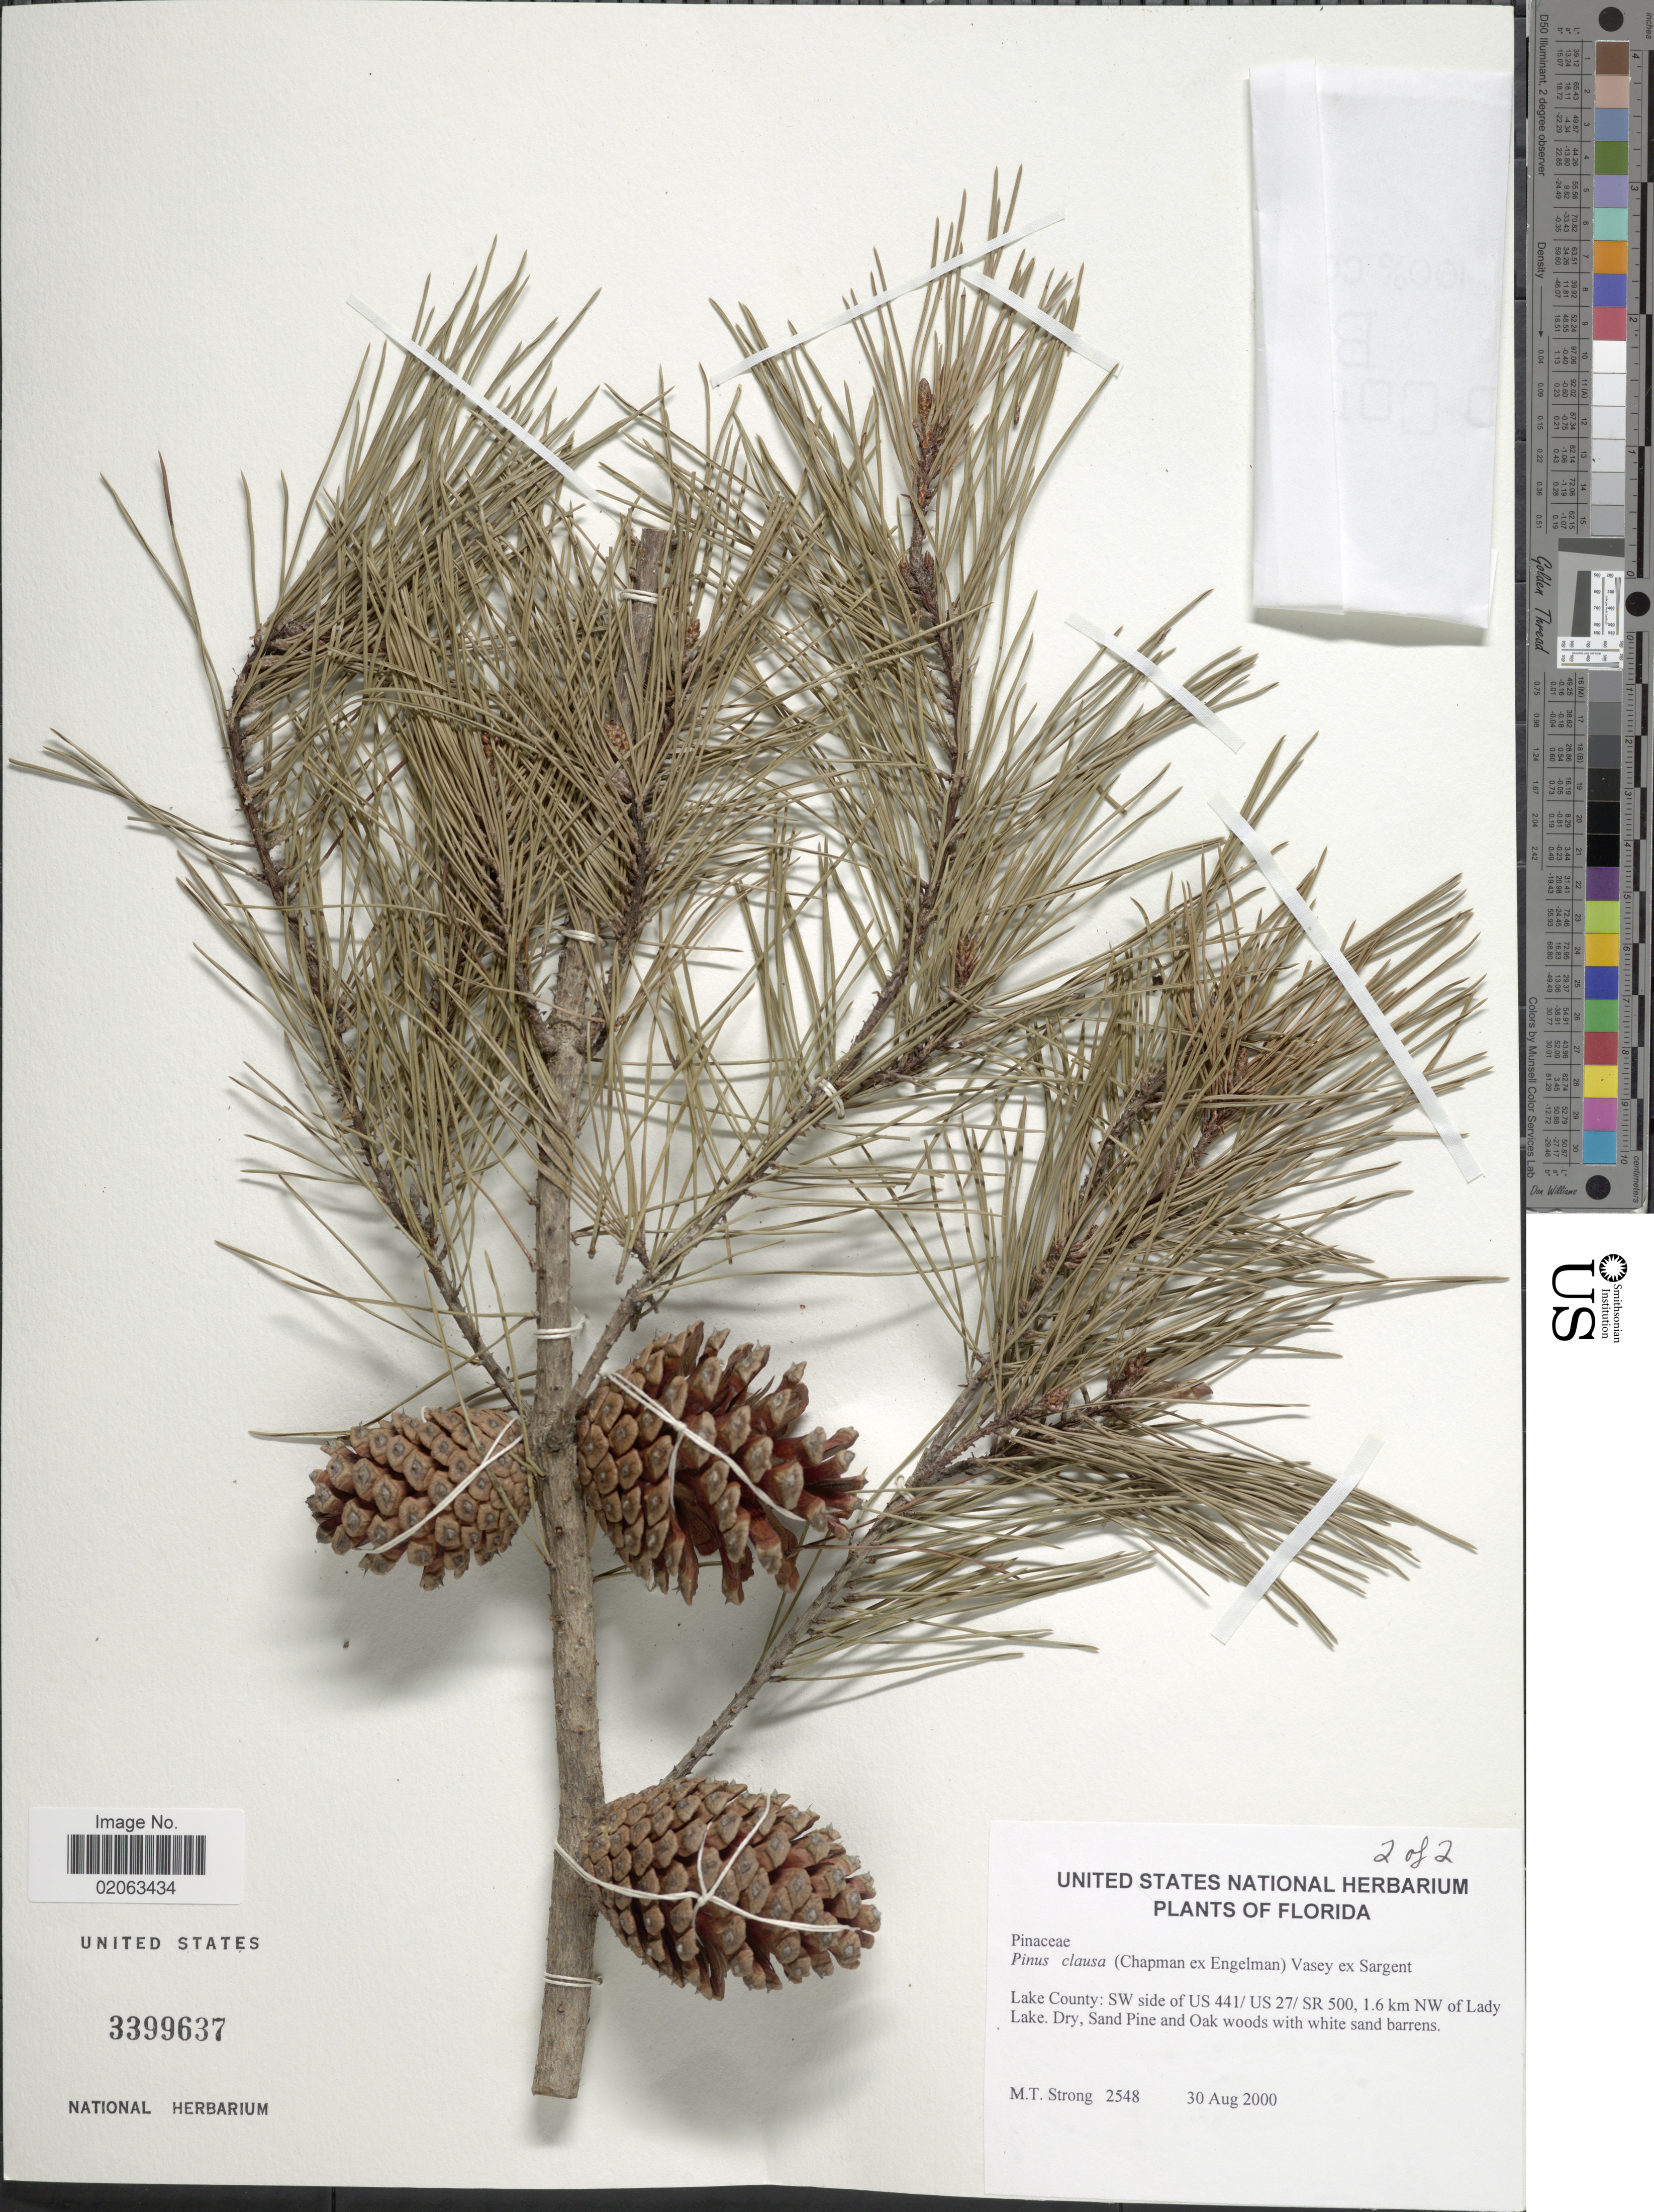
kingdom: Plantae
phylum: Tracheophyta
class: Pinopsida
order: Pinales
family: Pinaceae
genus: Pinus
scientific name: Pinus clausa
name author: (Chapm. ex Engelm.) Vasey ex Sarg.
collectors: M. T. Strong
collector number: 2548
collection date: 2000-08-30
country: United States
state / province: Florida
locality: Florida. Lake County: SW side of US 441/US 27/SR 500, 1.6 km NW of Lady Lake .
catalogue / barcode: US 3399637